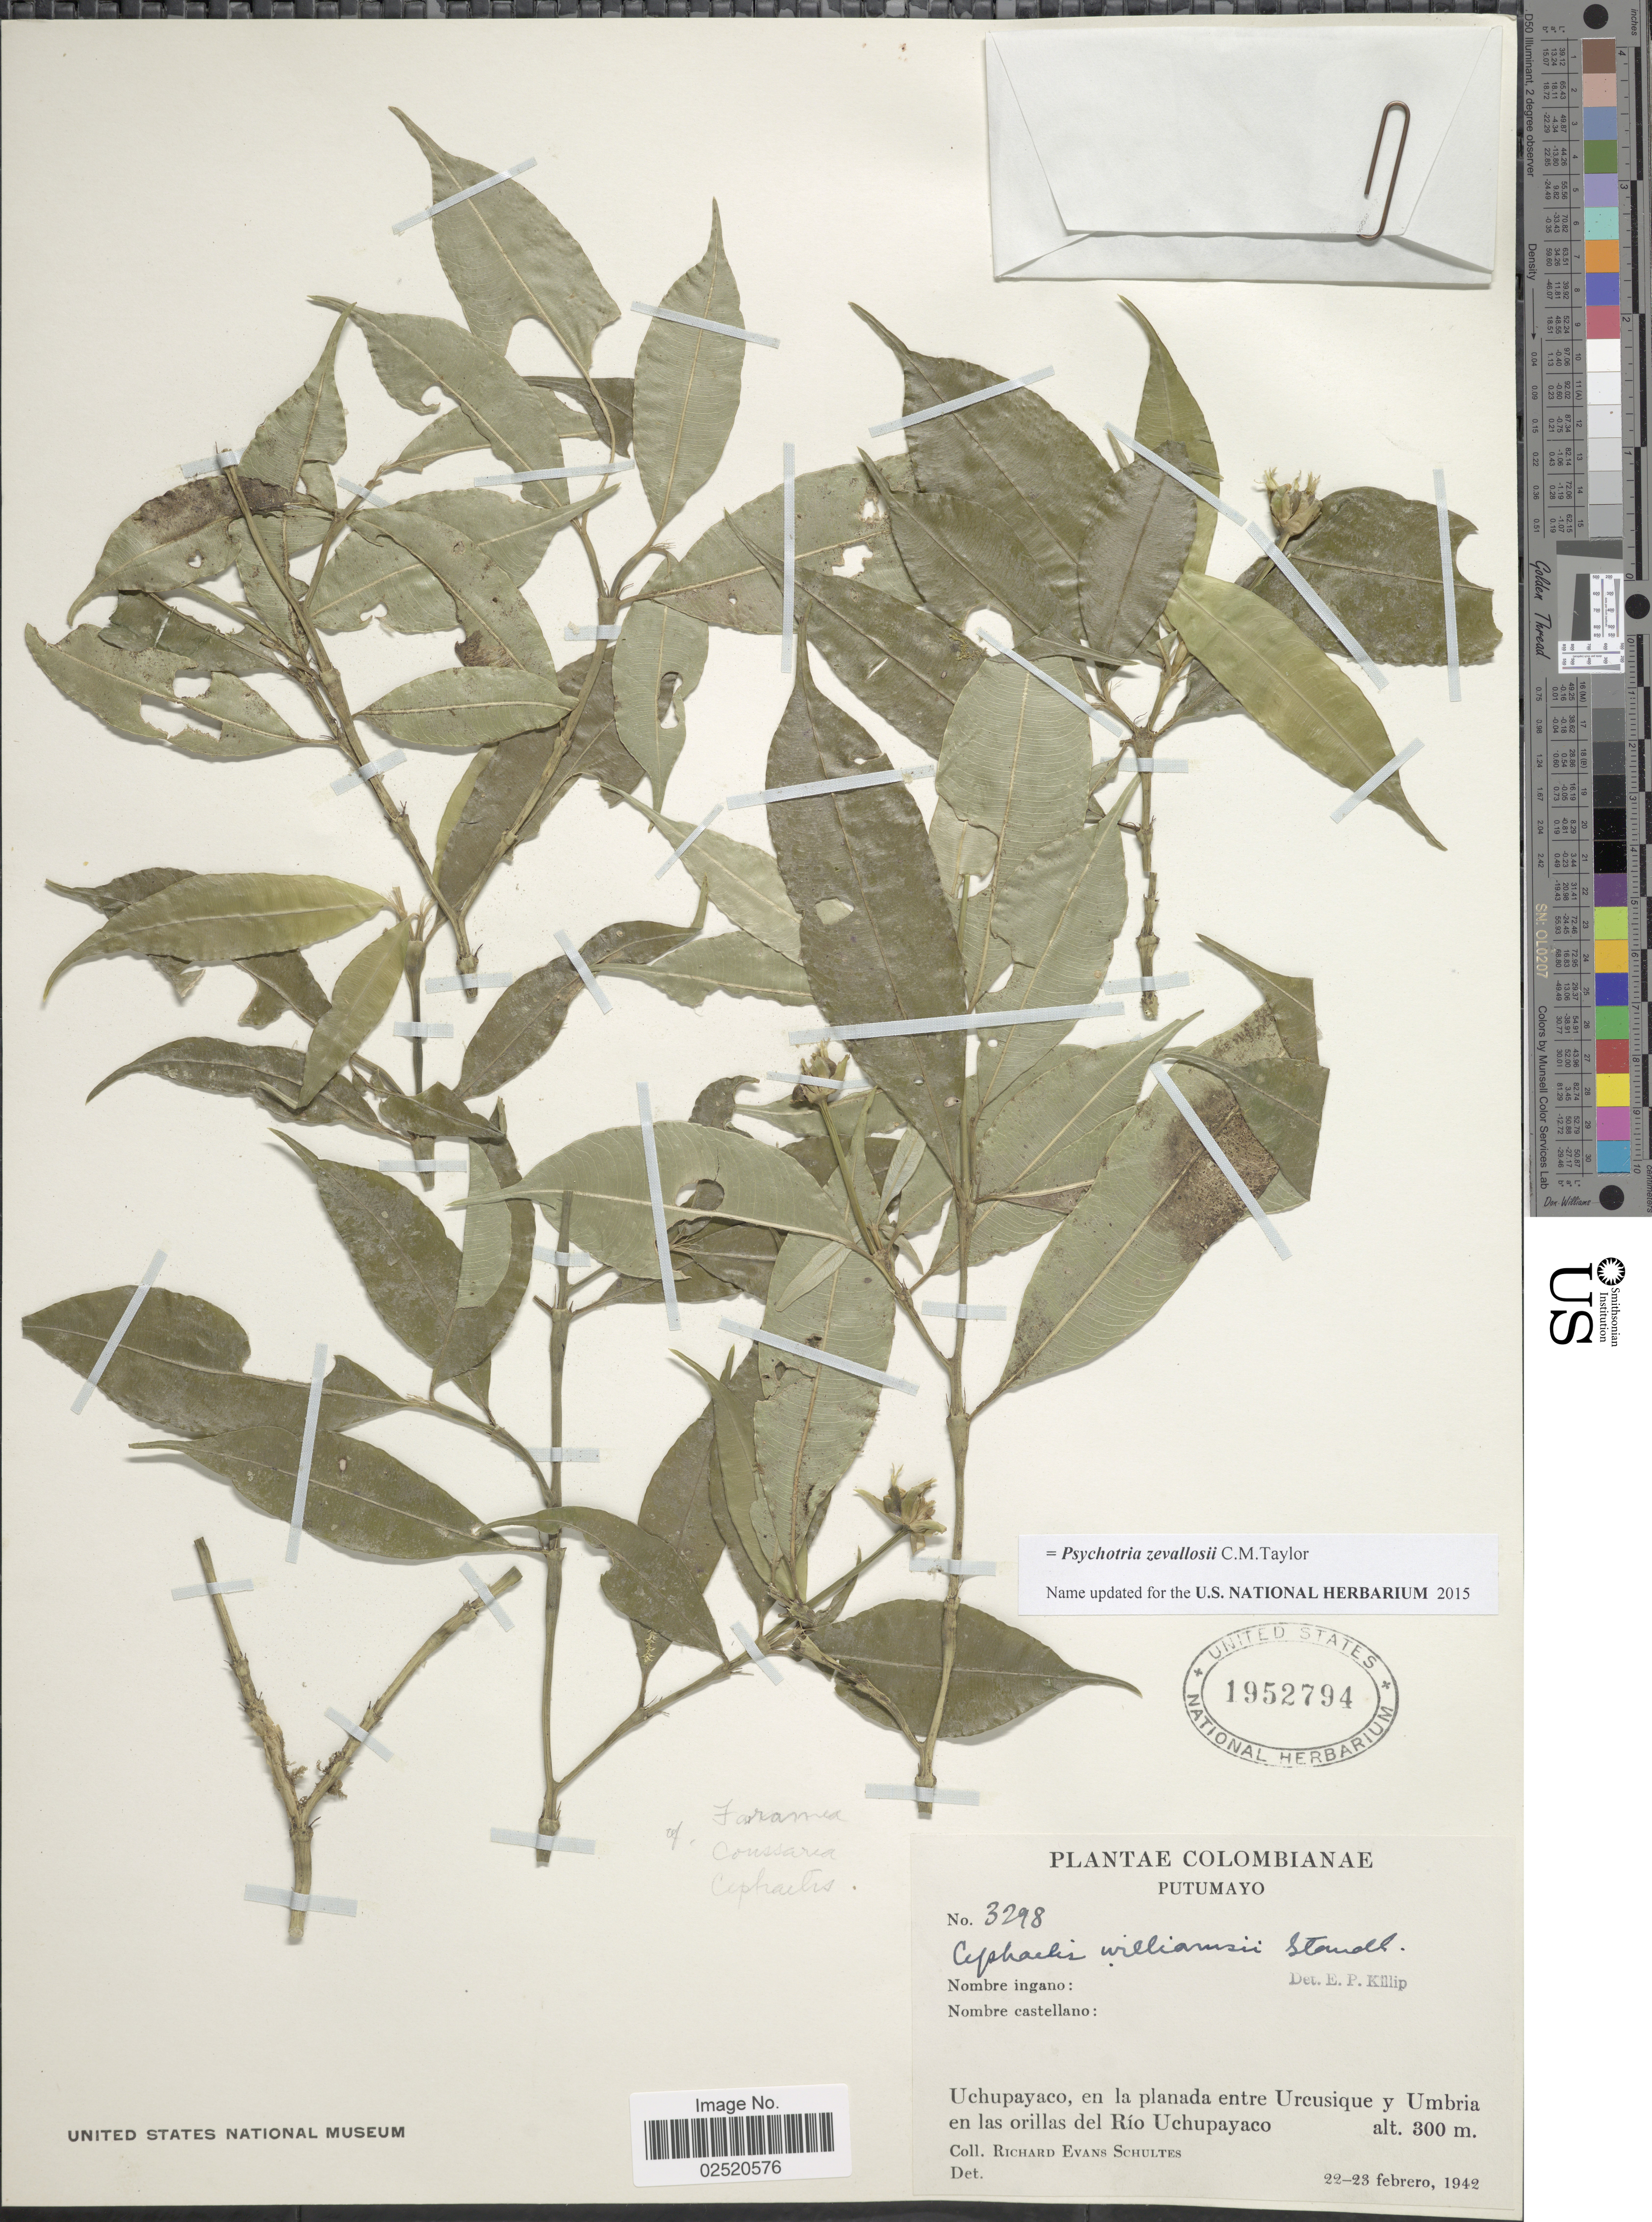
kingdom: Plantae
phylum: Tracheophyta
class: Magnoliopsida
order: Gentianales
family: Rubiaceae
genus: Psychotria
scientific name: Psychotria zevallosii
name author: C.M. Taylor in Brako & Zarucchi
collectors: R. E. Schultes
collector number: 3298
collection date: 1942-02-22/1942-02-23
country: Colombia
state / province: Putumayo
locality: Uchupayaco, en la planada entre Urcusique y Umbria en las orillas del Río Uchupayaco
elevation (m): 300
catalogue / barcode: US 1952794